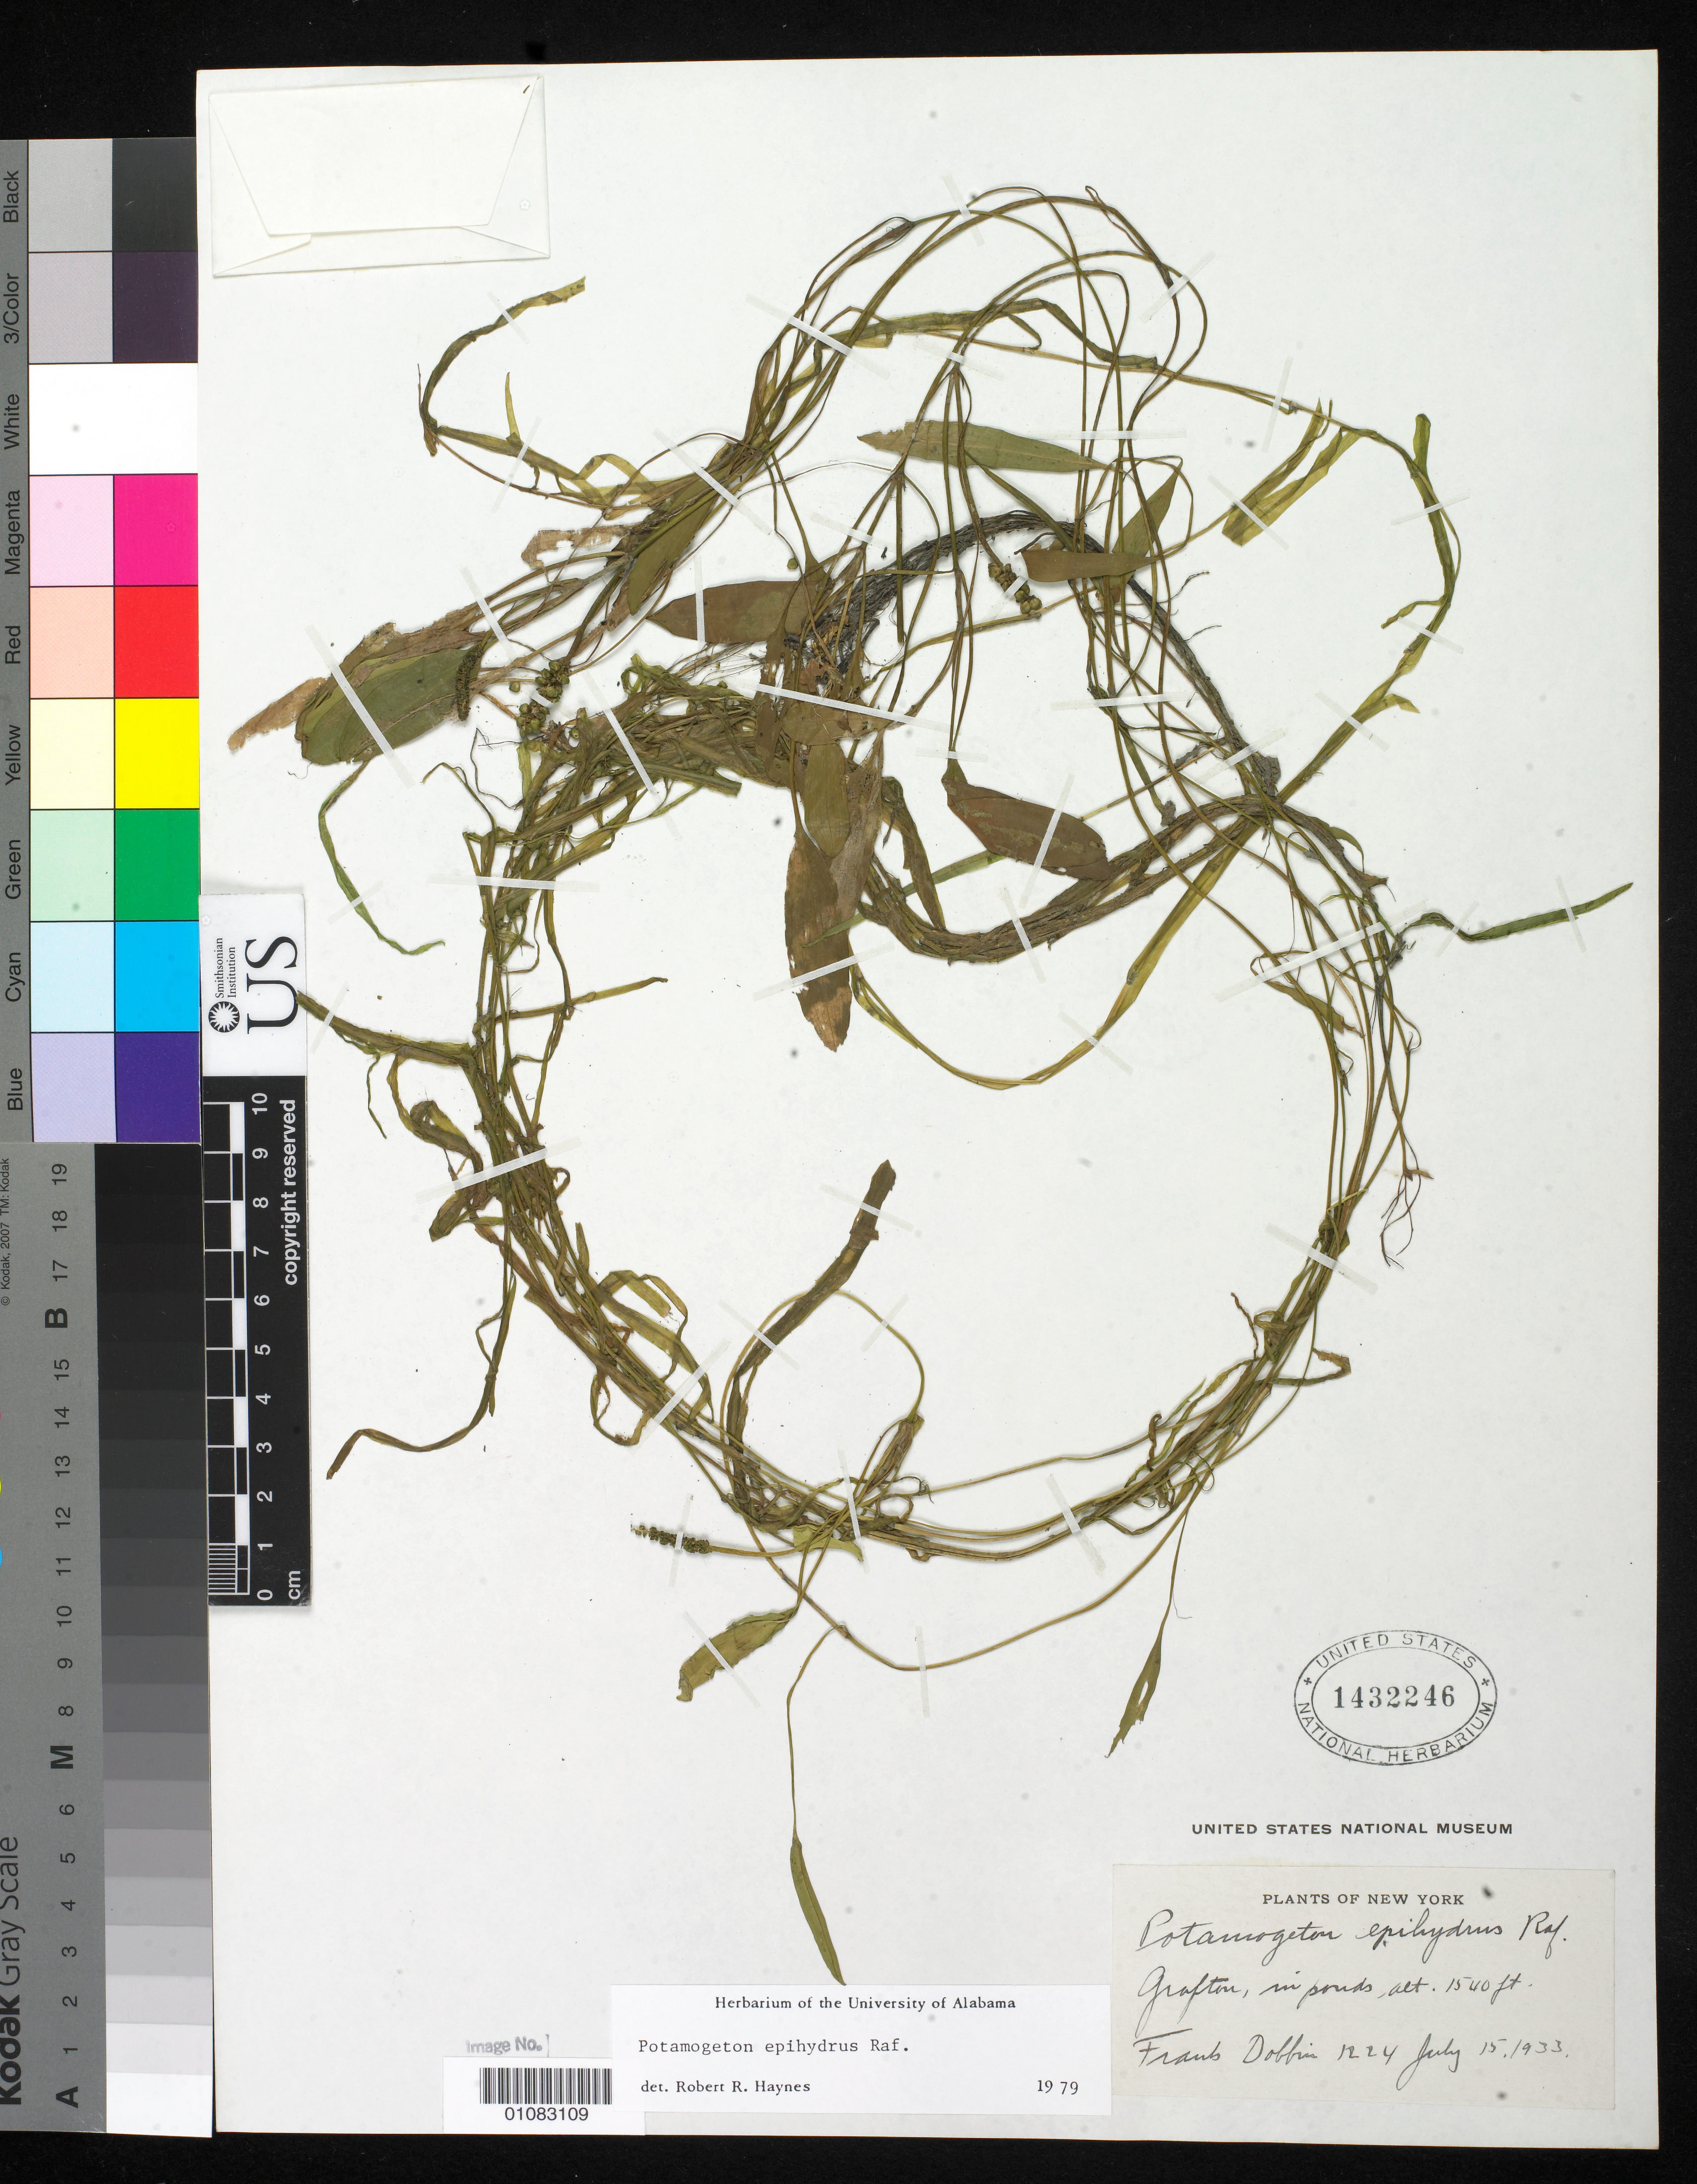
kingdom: Plantae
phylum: Tracheophyta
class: Liliopsida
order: Alismatales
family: Potamogetonaceae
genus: Potamogeton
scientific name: Potamogeton epihydrus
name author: Raf.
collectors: F. Dobbin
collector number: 1224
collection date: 1933-07-15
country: United States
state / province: New York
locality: Grafton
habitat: In ponds.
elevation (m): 469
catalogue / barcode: US 1432246